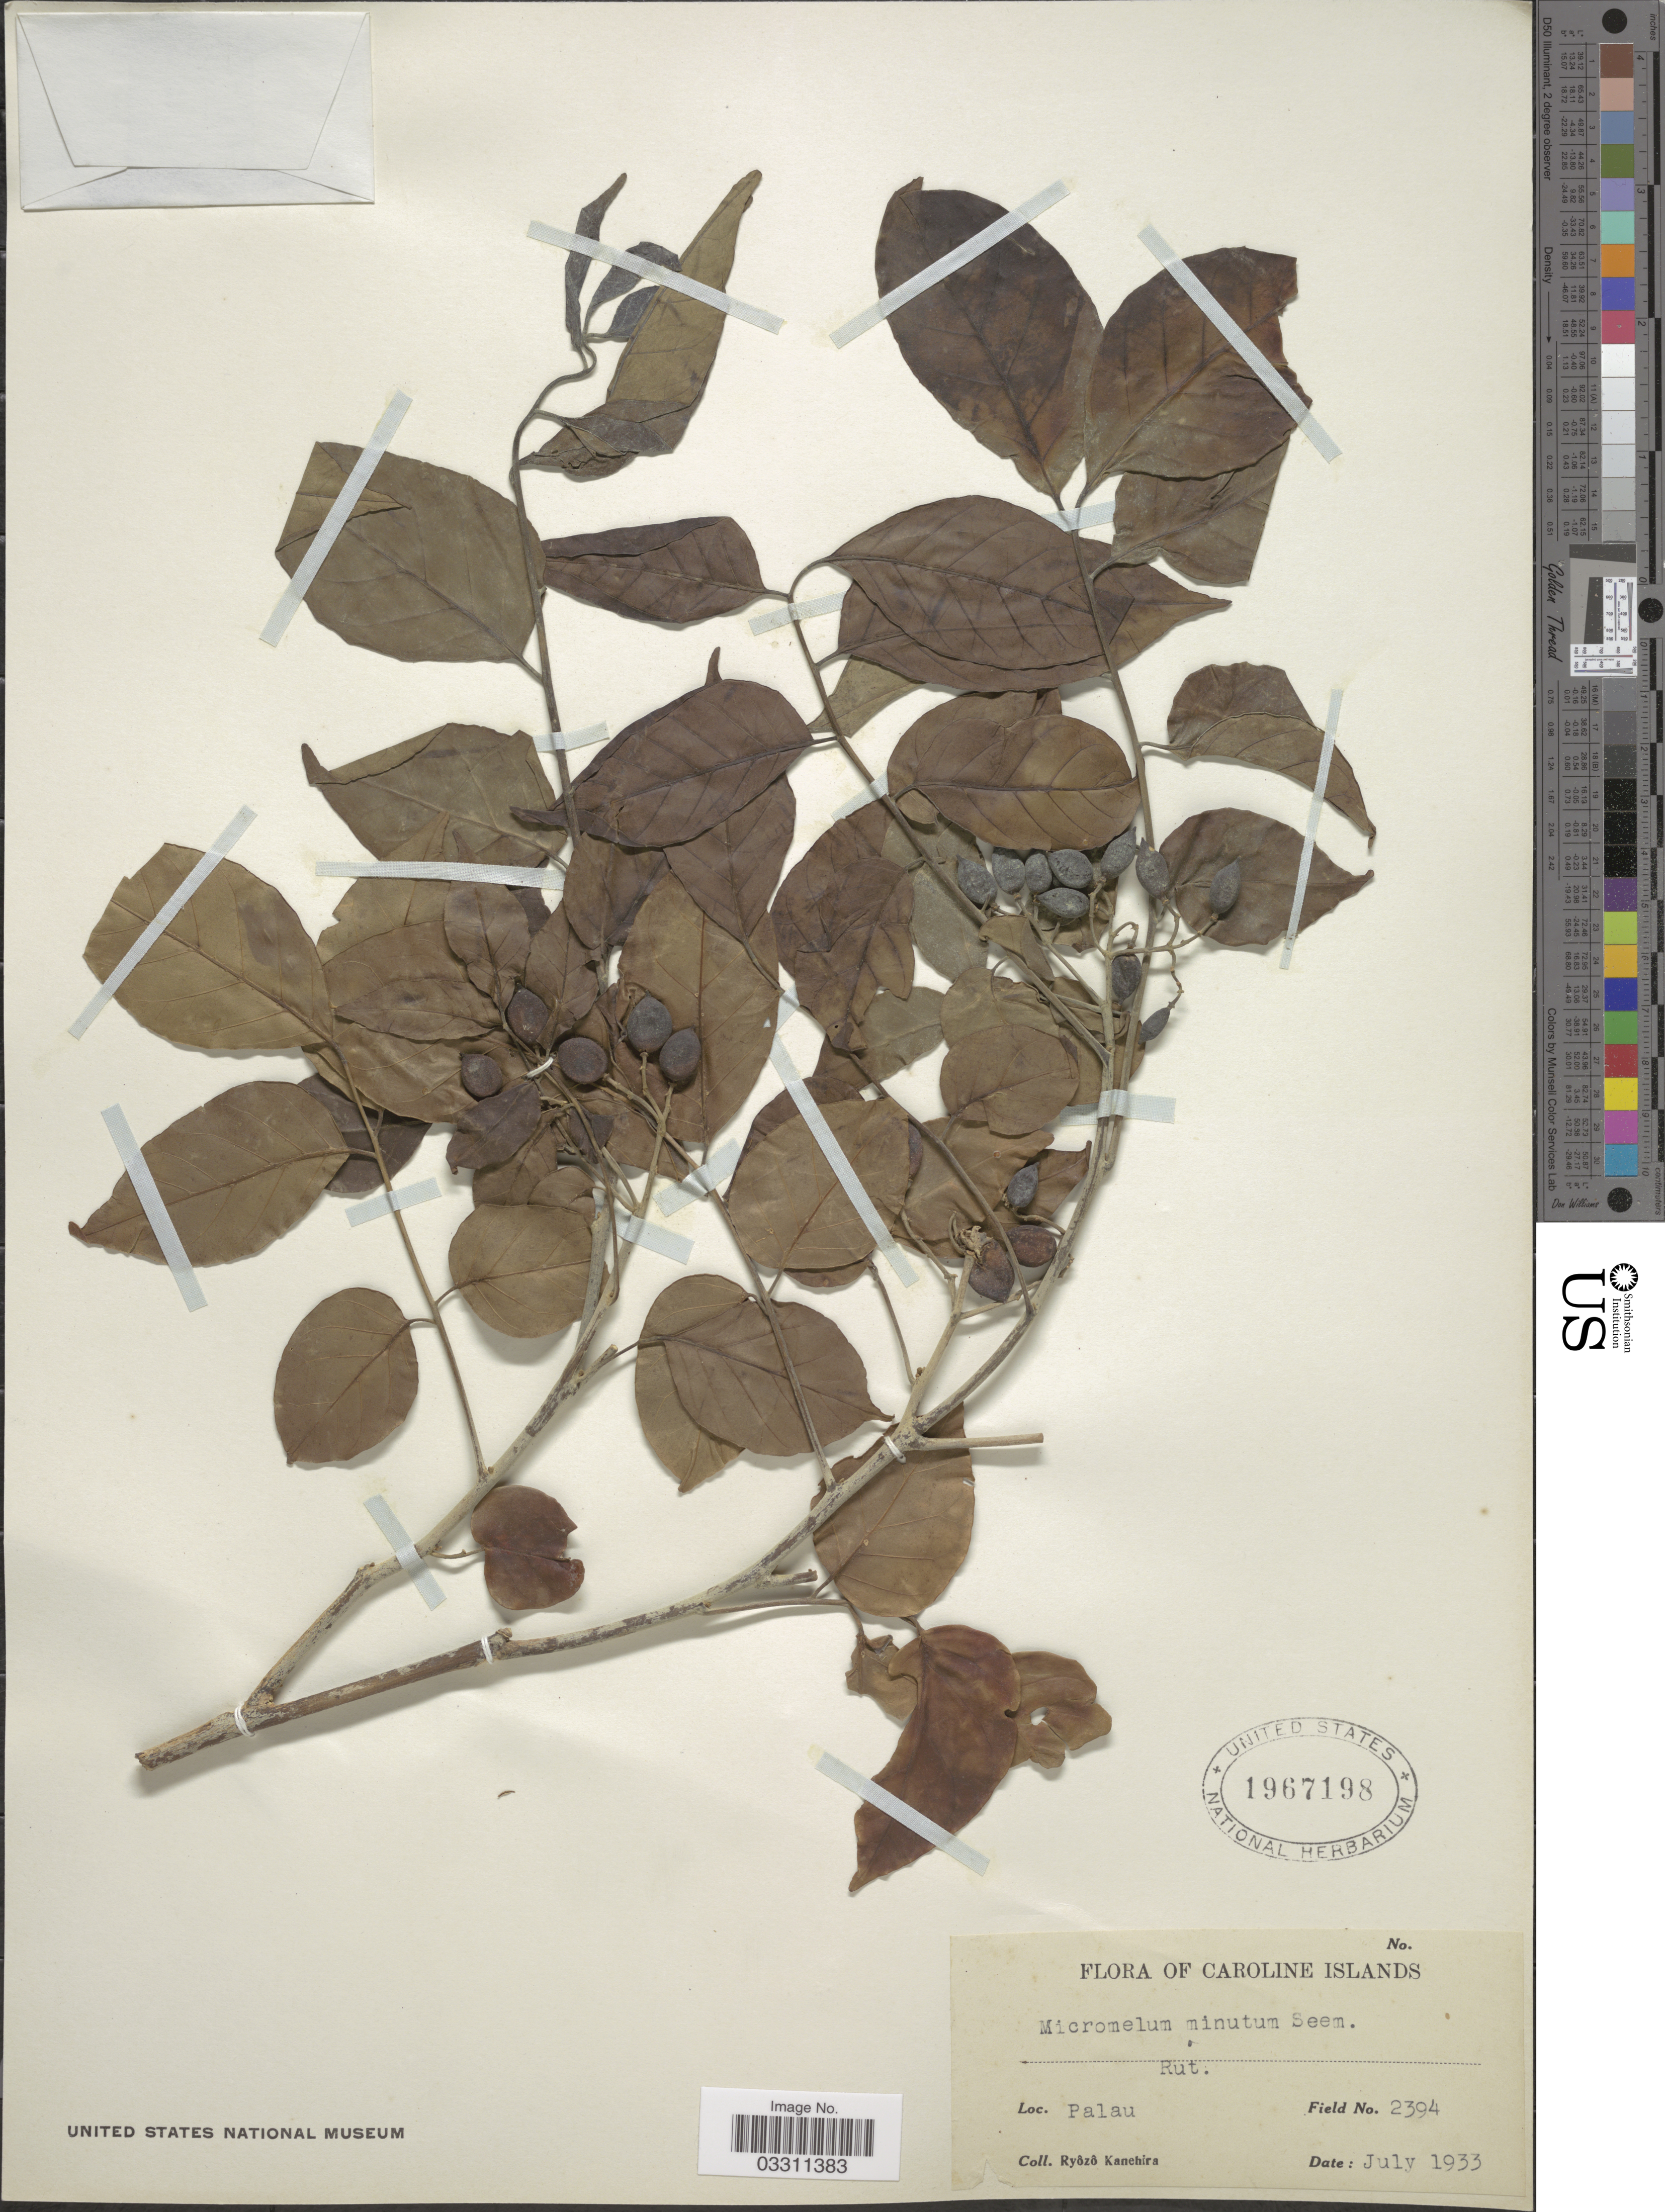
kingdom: Plantae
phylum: Tracheophyta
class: Magnoliopsida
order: Sapindales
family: Rutaceae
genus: Micromelum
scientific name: Micromelum minutum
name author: (G. Forst.) Wight & Arn.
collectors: R. Kanehira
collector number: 2394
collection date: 1933-07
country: Palau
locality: Caroline Islands. Palau.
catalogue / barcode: US 1967198